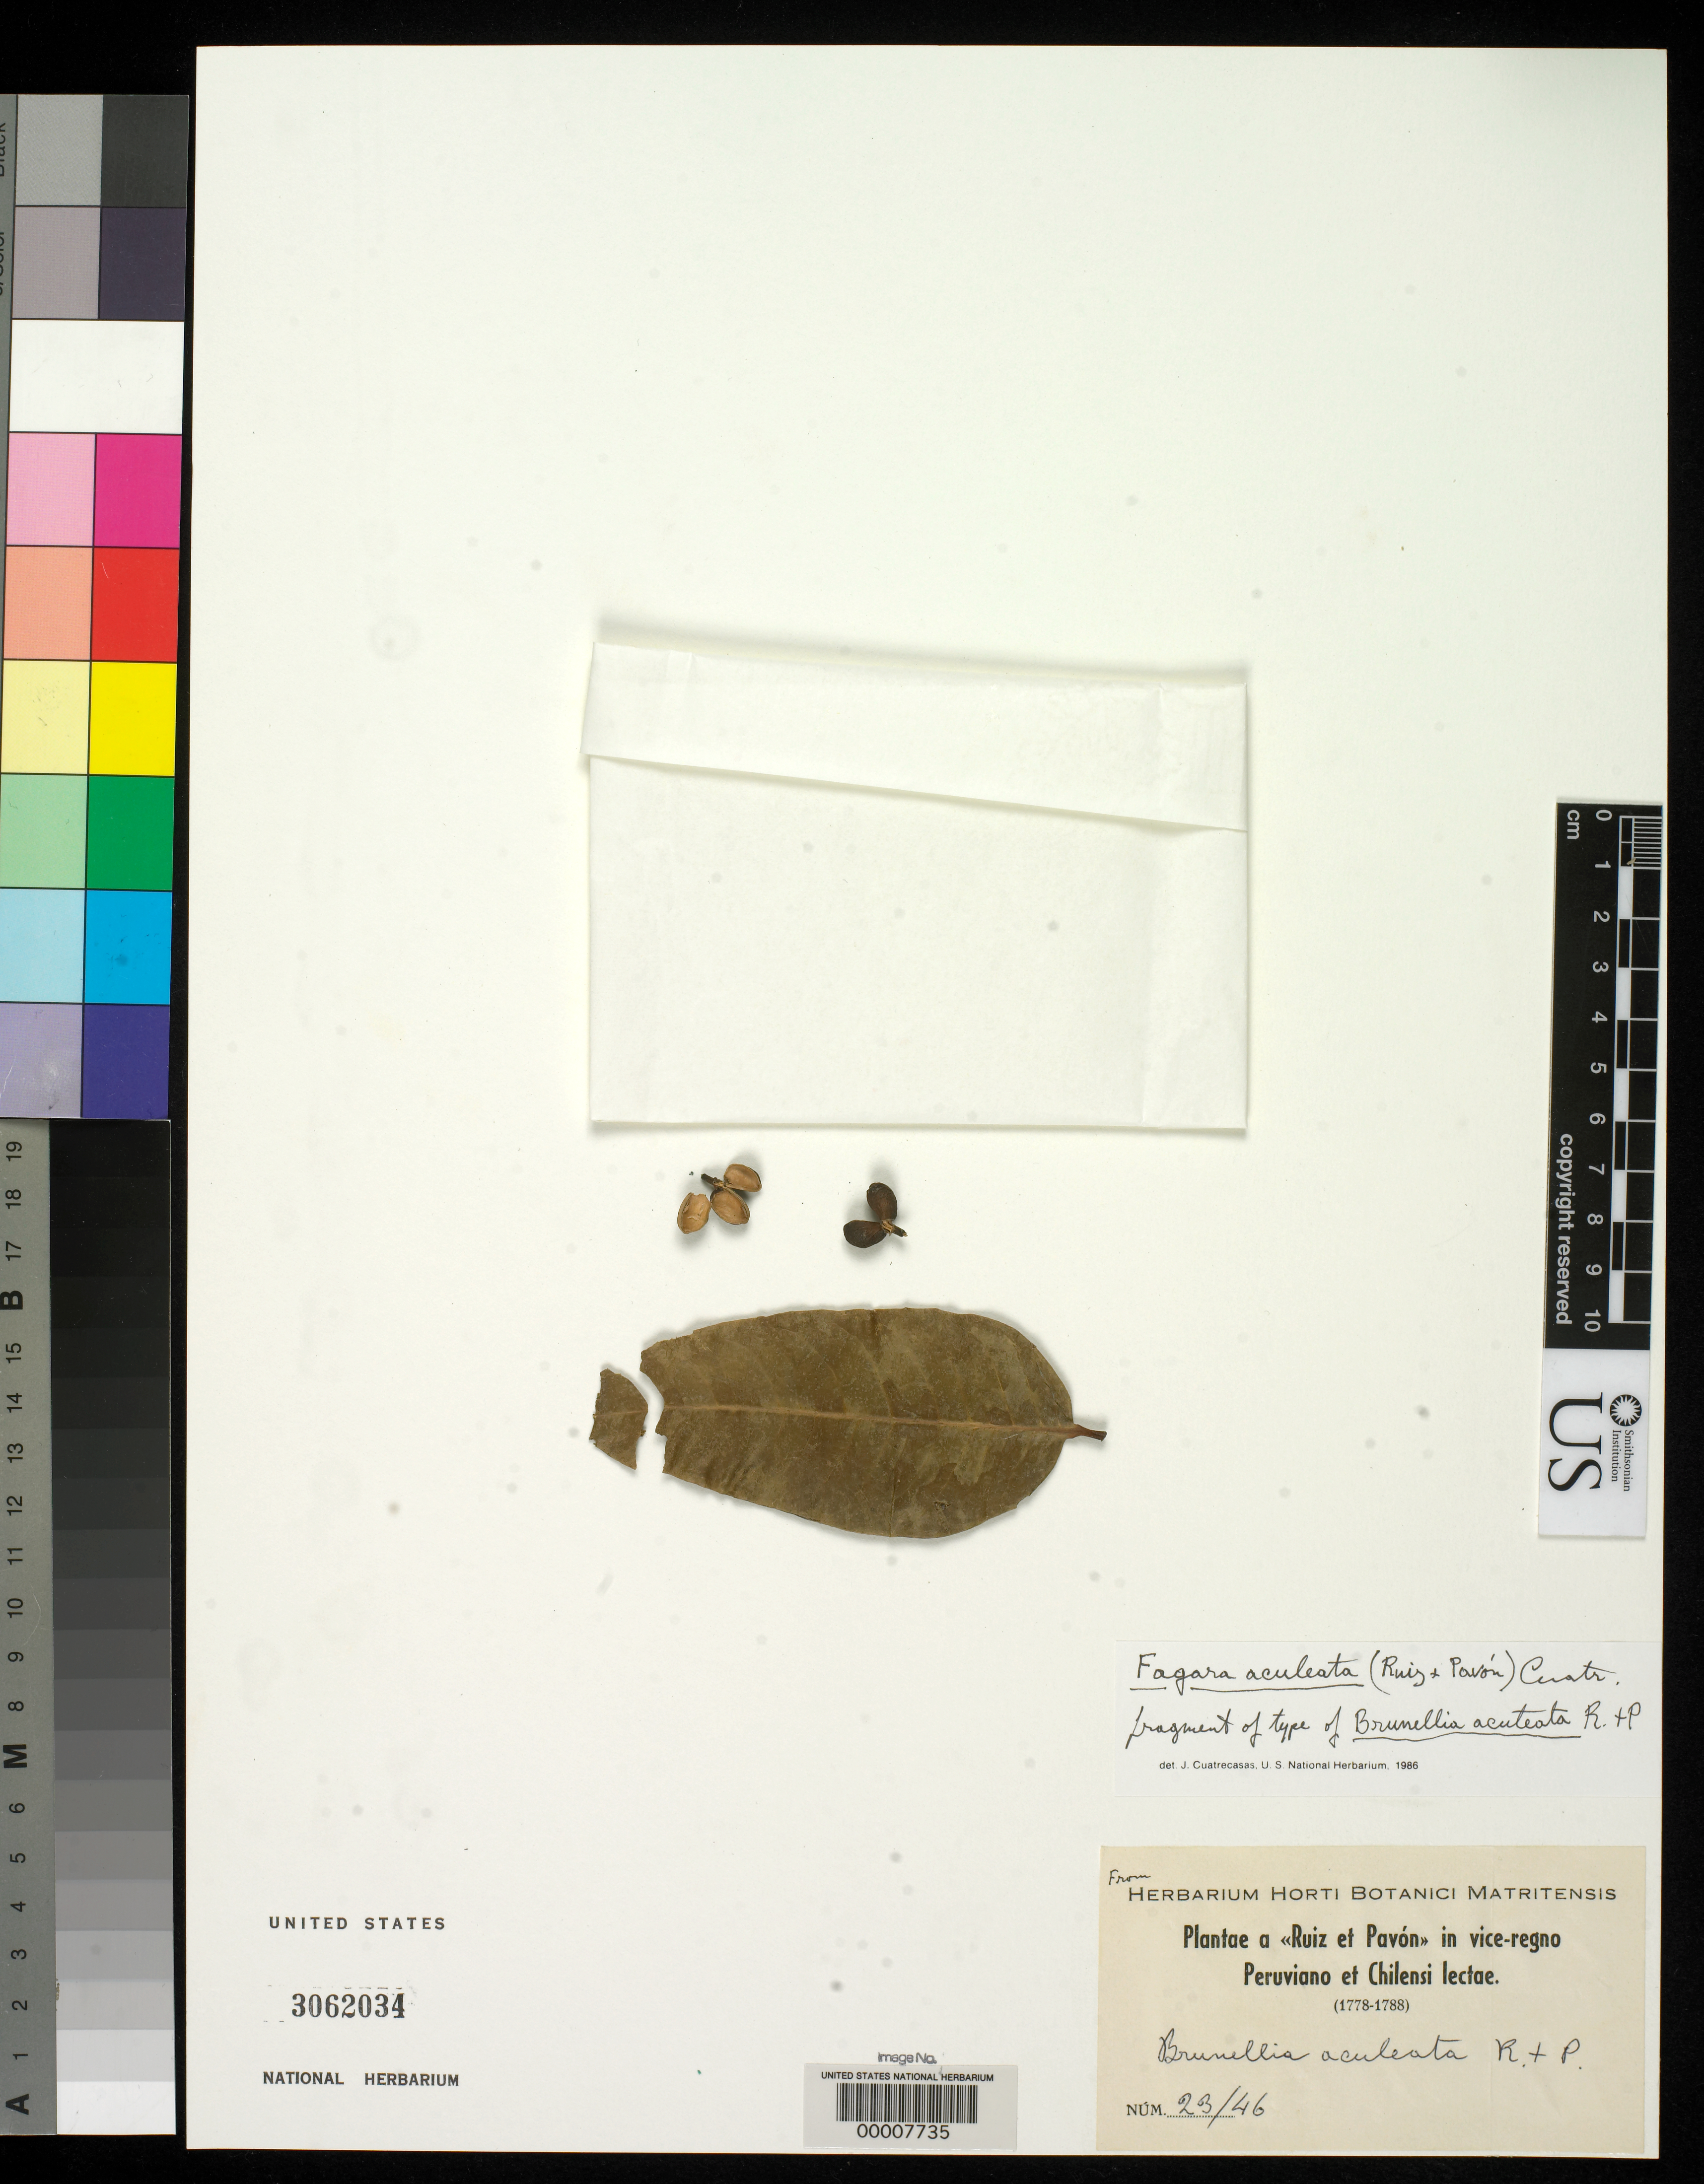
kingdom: Plantae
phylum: Tracheophyta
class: Magnoliopsida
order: Oxalidales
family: Brunelliaceae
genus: Brunellia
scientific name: Brunellia acuteata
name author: Ruiz & Pav.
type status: Type Fragment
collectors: H. Ruiz López & J. A. Pavón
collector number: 23/46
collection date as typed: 1778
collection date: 1778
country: Peru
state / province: San Martín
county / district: Mariscal Cáceres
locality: Rio Huallaga, margen Derecha del; Balsa Probana; dtto. Tocache Nuevo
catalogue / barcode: US 3062034